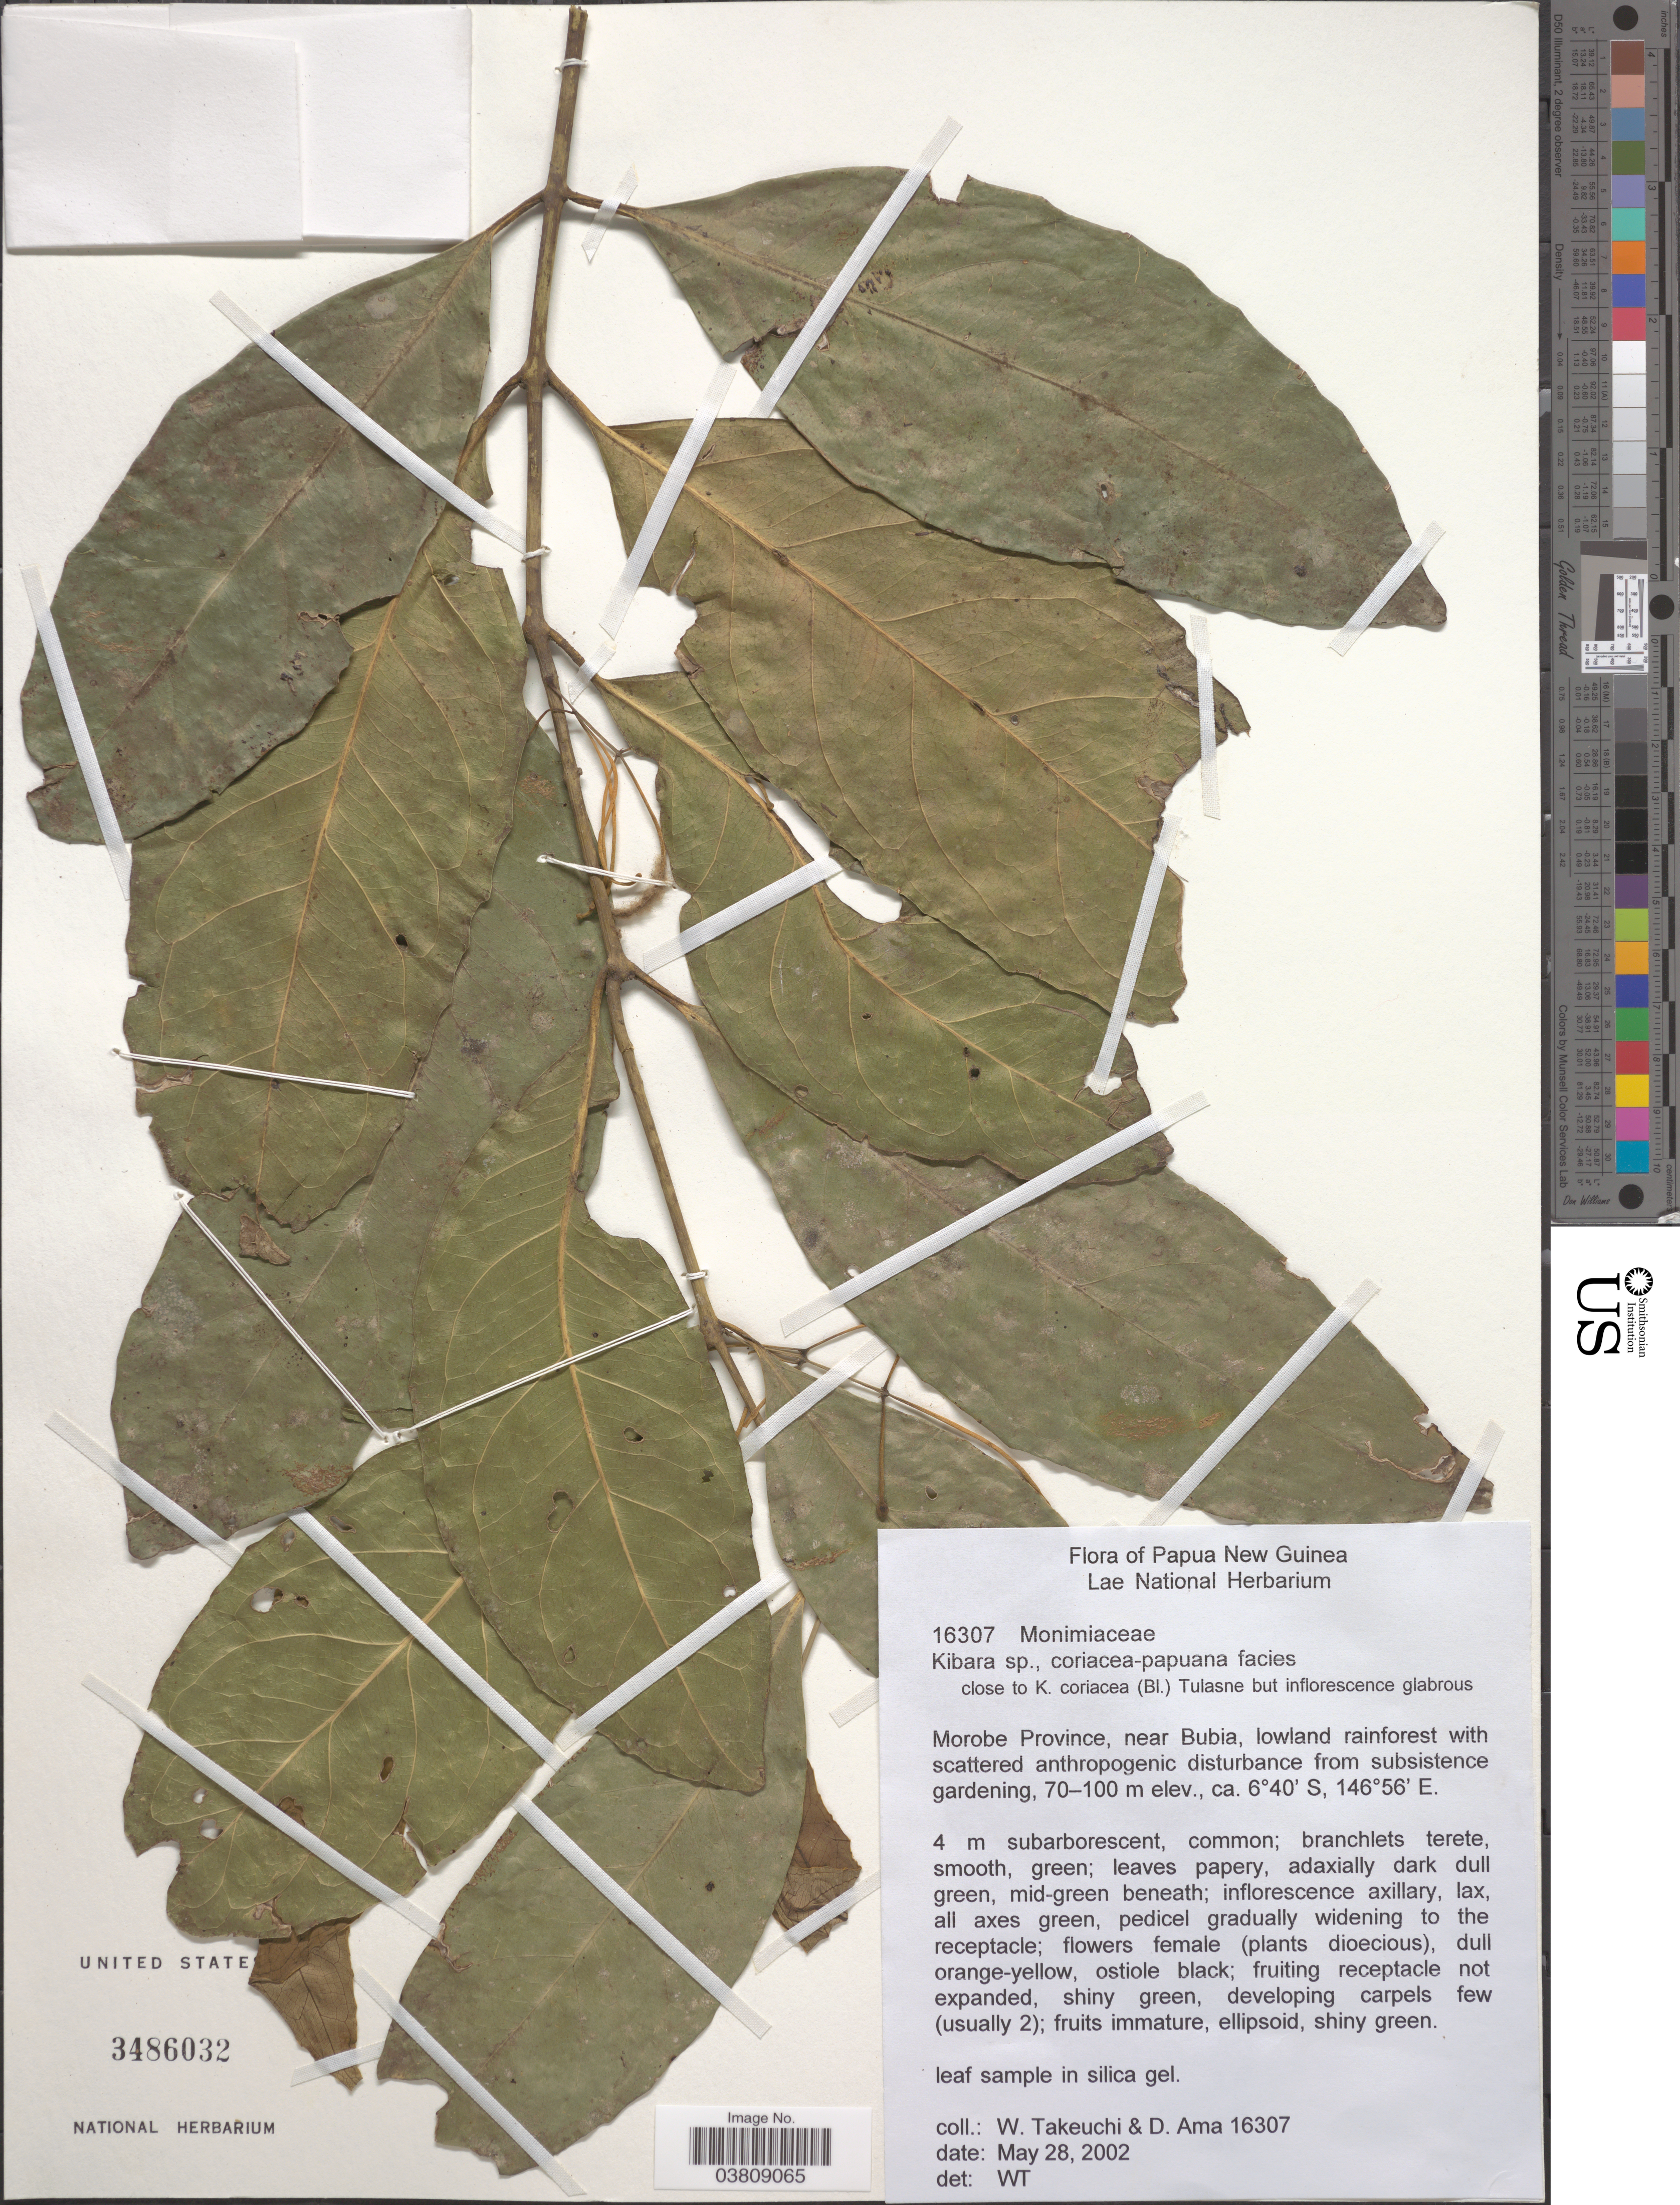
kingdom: Plantae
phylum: Tracheophyta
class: Magnoliopsida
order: Laurales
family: Monimiaceae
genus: Kibara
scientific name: Kibara sp.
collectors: W. Takeuchi & D. Ama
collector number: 16307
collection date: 2002-05-28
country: Papua New Guinea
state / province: Morobe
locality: Near Bubia.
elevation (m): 70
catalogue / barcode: US 3486032